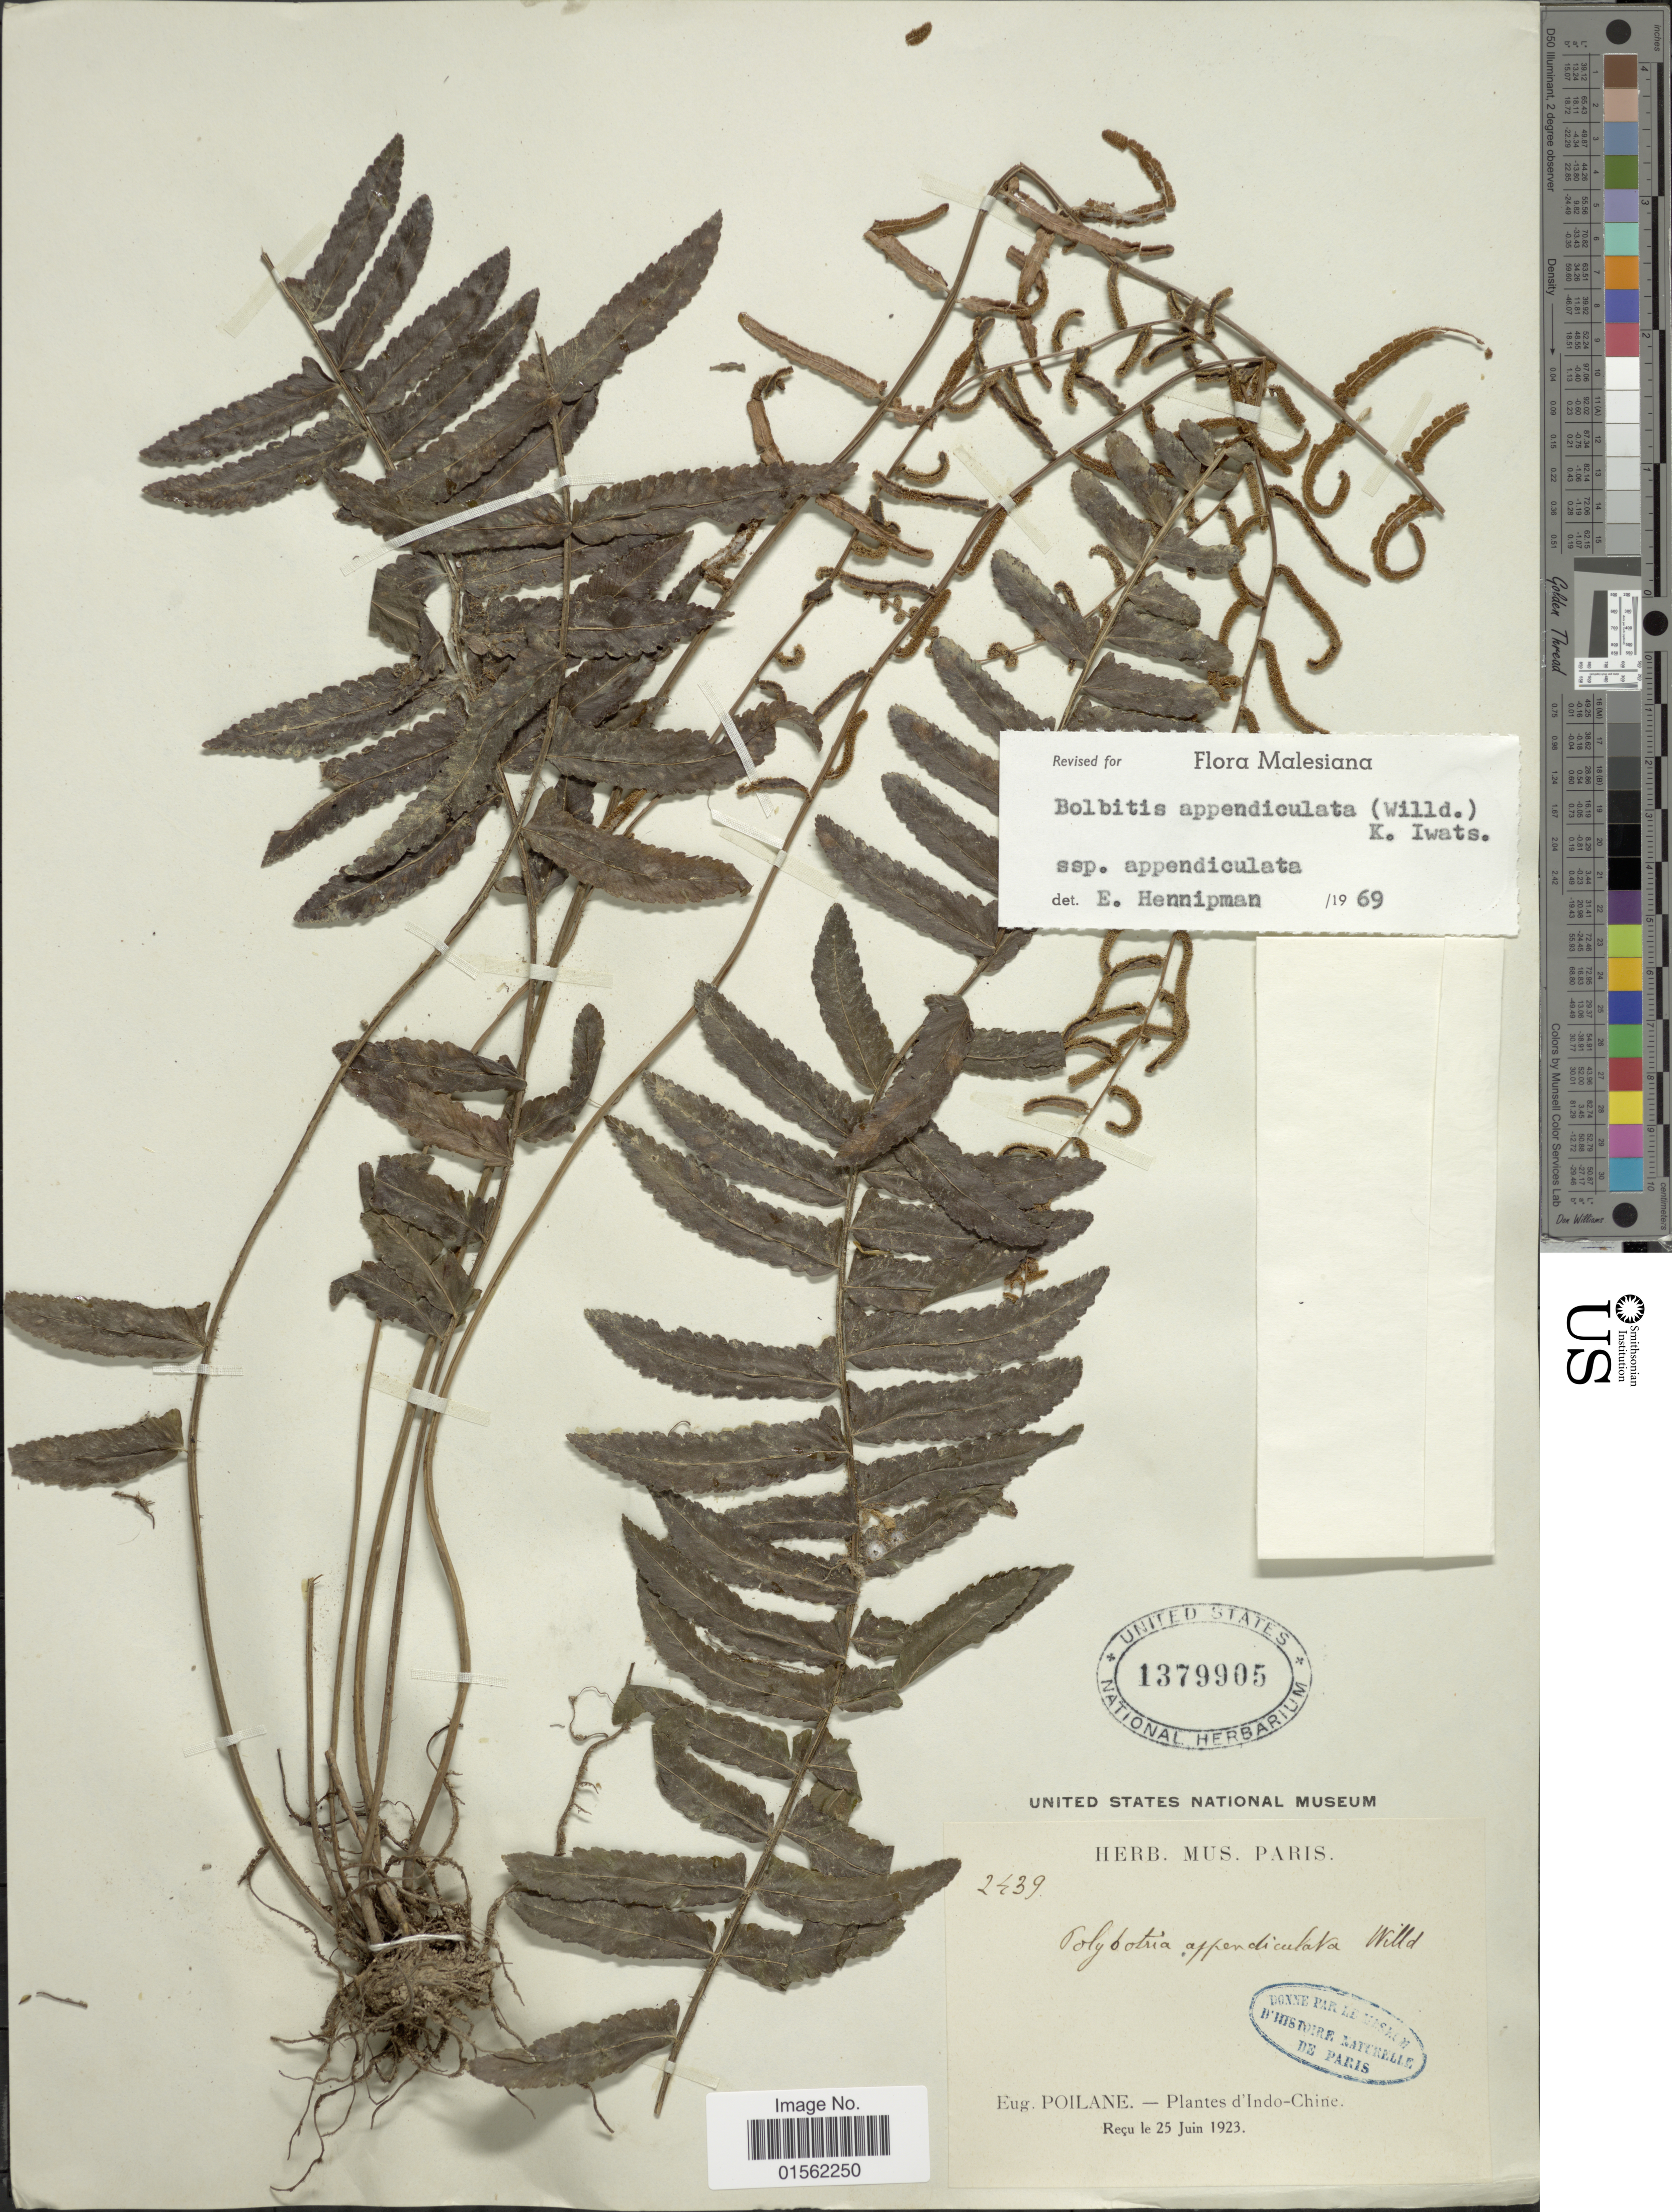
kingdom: Plantae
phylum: Tracheophyta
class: Polypodiopsida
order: Polypodiales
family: Dryopteridaceae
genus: Bolbitis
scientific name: Bolbitis appendiculata var. appendiculata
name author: (Willd.) K. Iwats.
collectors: E. Poilane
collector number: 2439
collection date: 1923-06-25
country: Vietnam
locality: D' Indo-Chine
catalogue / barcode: US 1379905